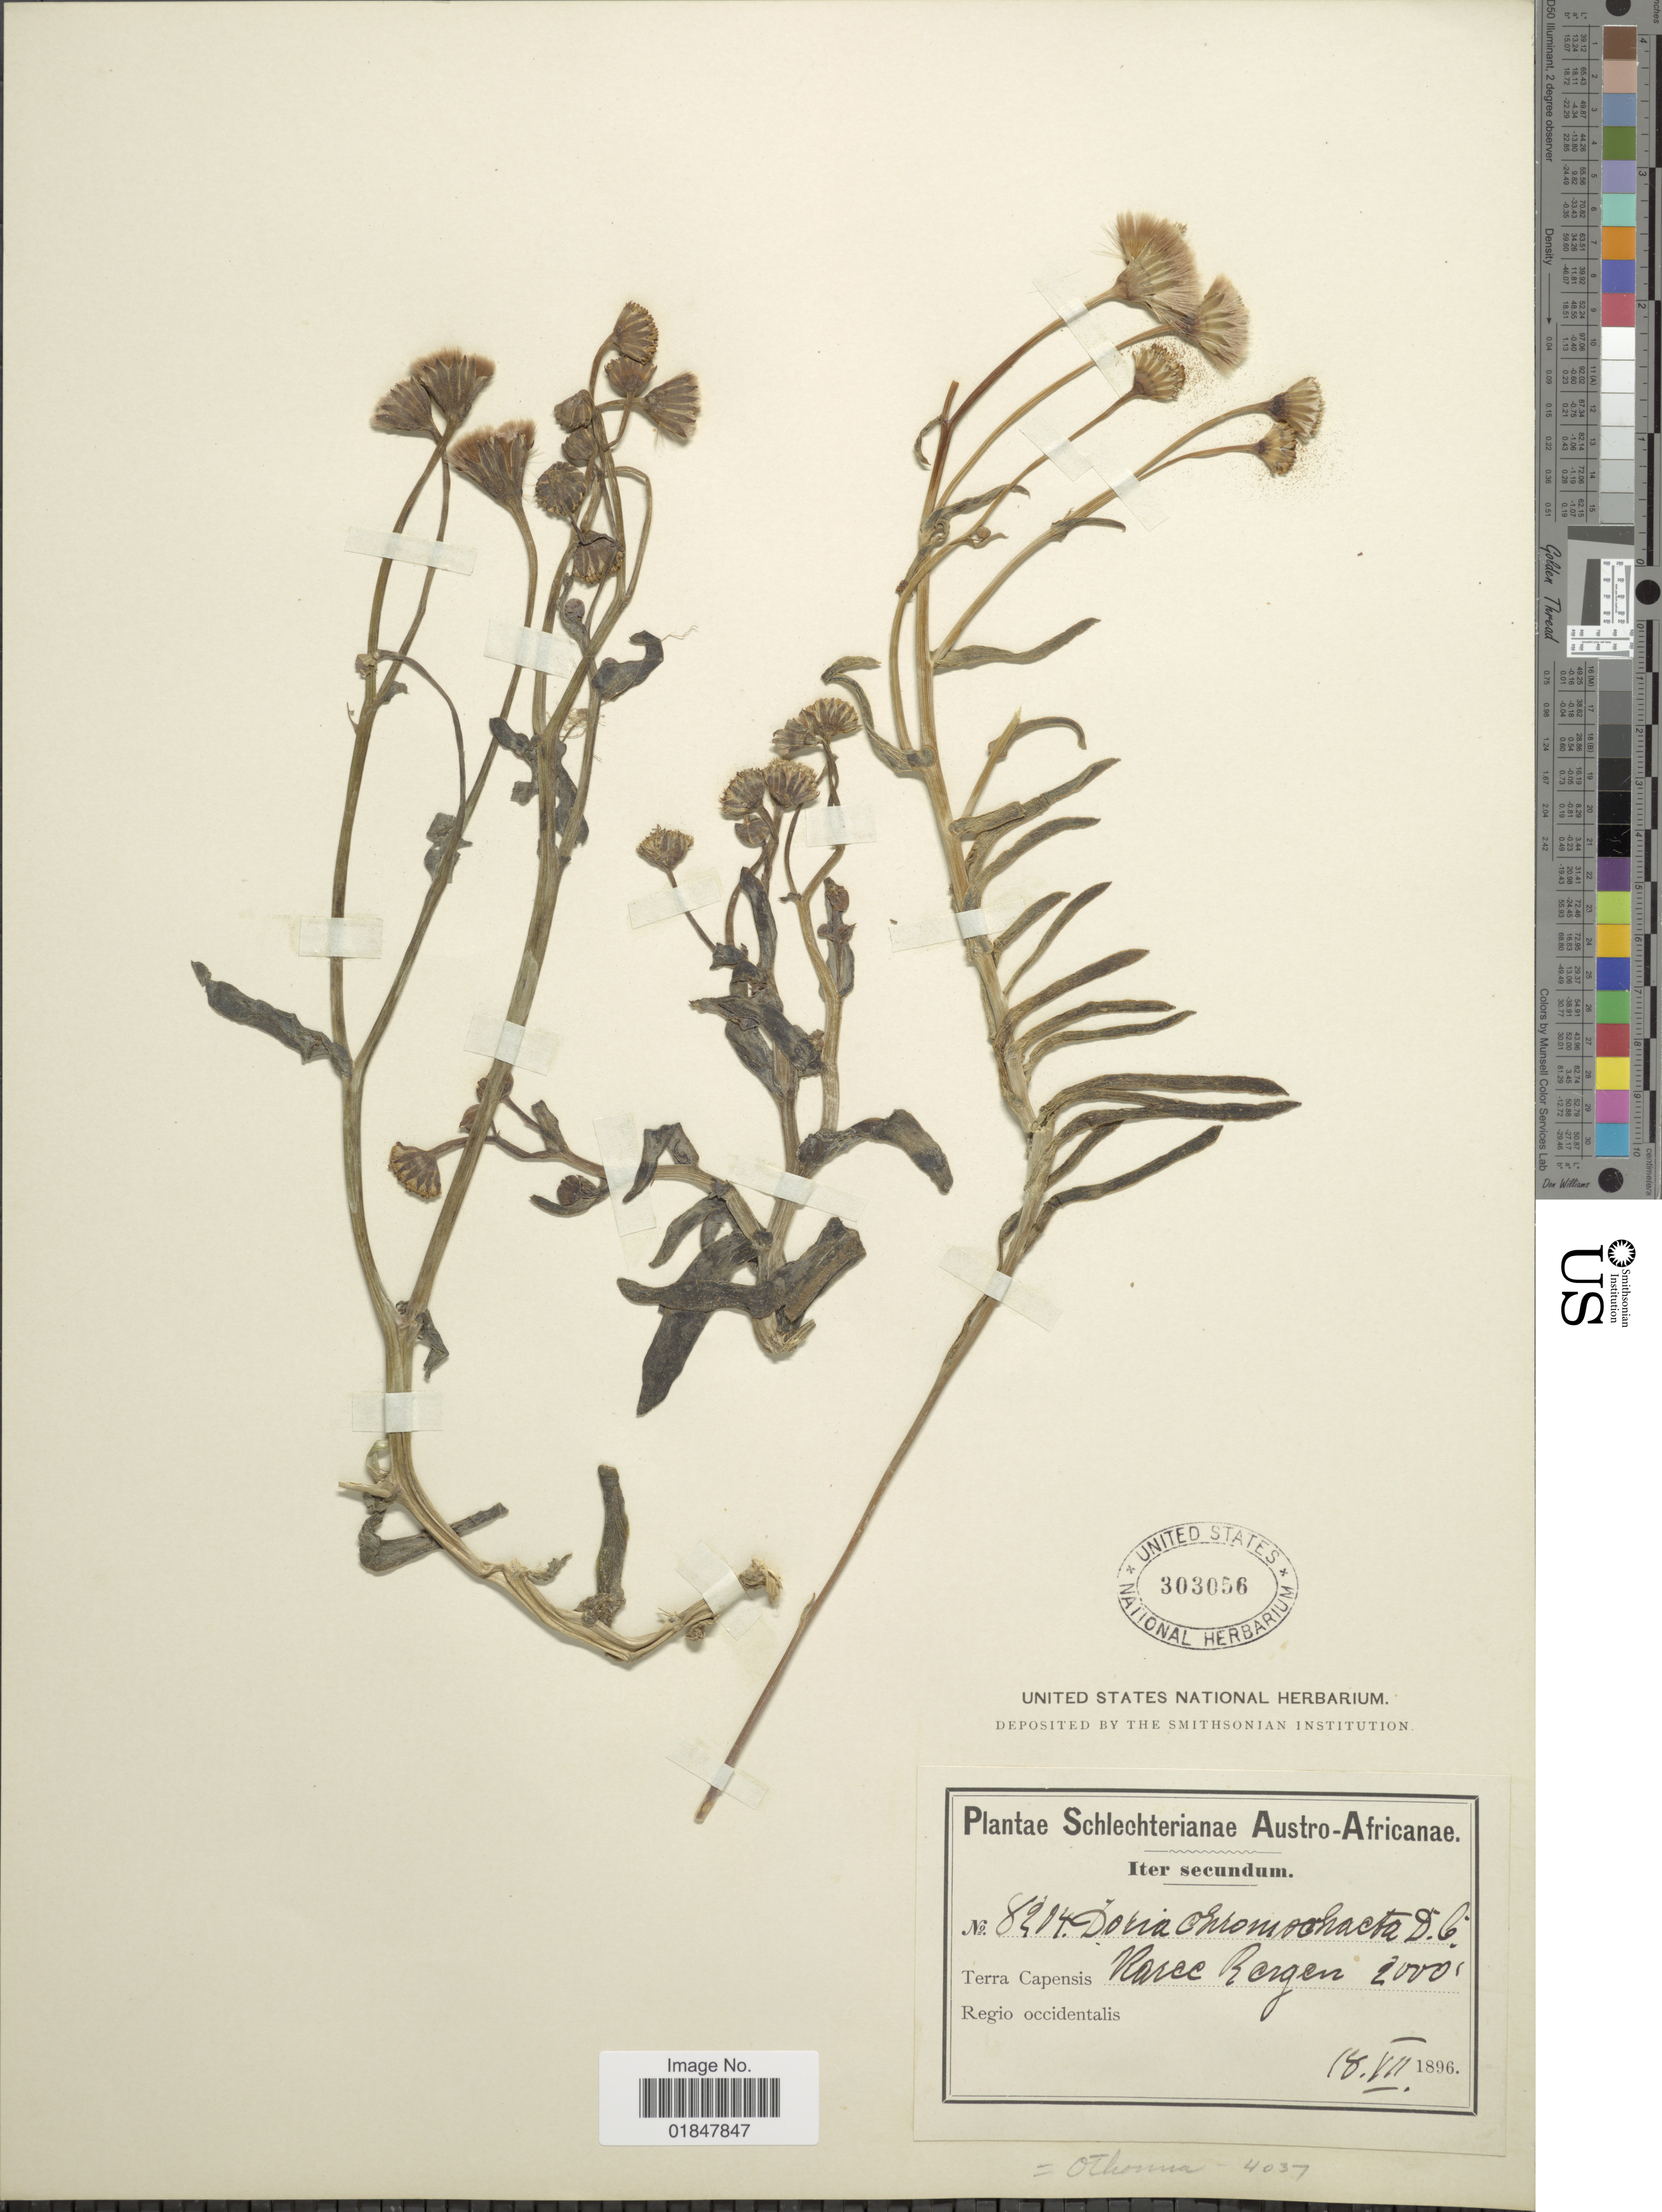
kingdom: Plantae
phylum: Tracheophyta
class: Magnoliopsida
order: Asterales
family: Asteraceae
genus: Othonna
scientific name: Othonna chromochaeta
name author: (DC.) Sch. Bip.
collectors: Schlechter, --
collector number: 8204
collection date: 1896-07-18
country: South Africa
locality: Austro-Africanae, Terra Capensis, Karee Bergen, Regio occidentalis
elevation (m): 610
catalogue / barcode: US 303056